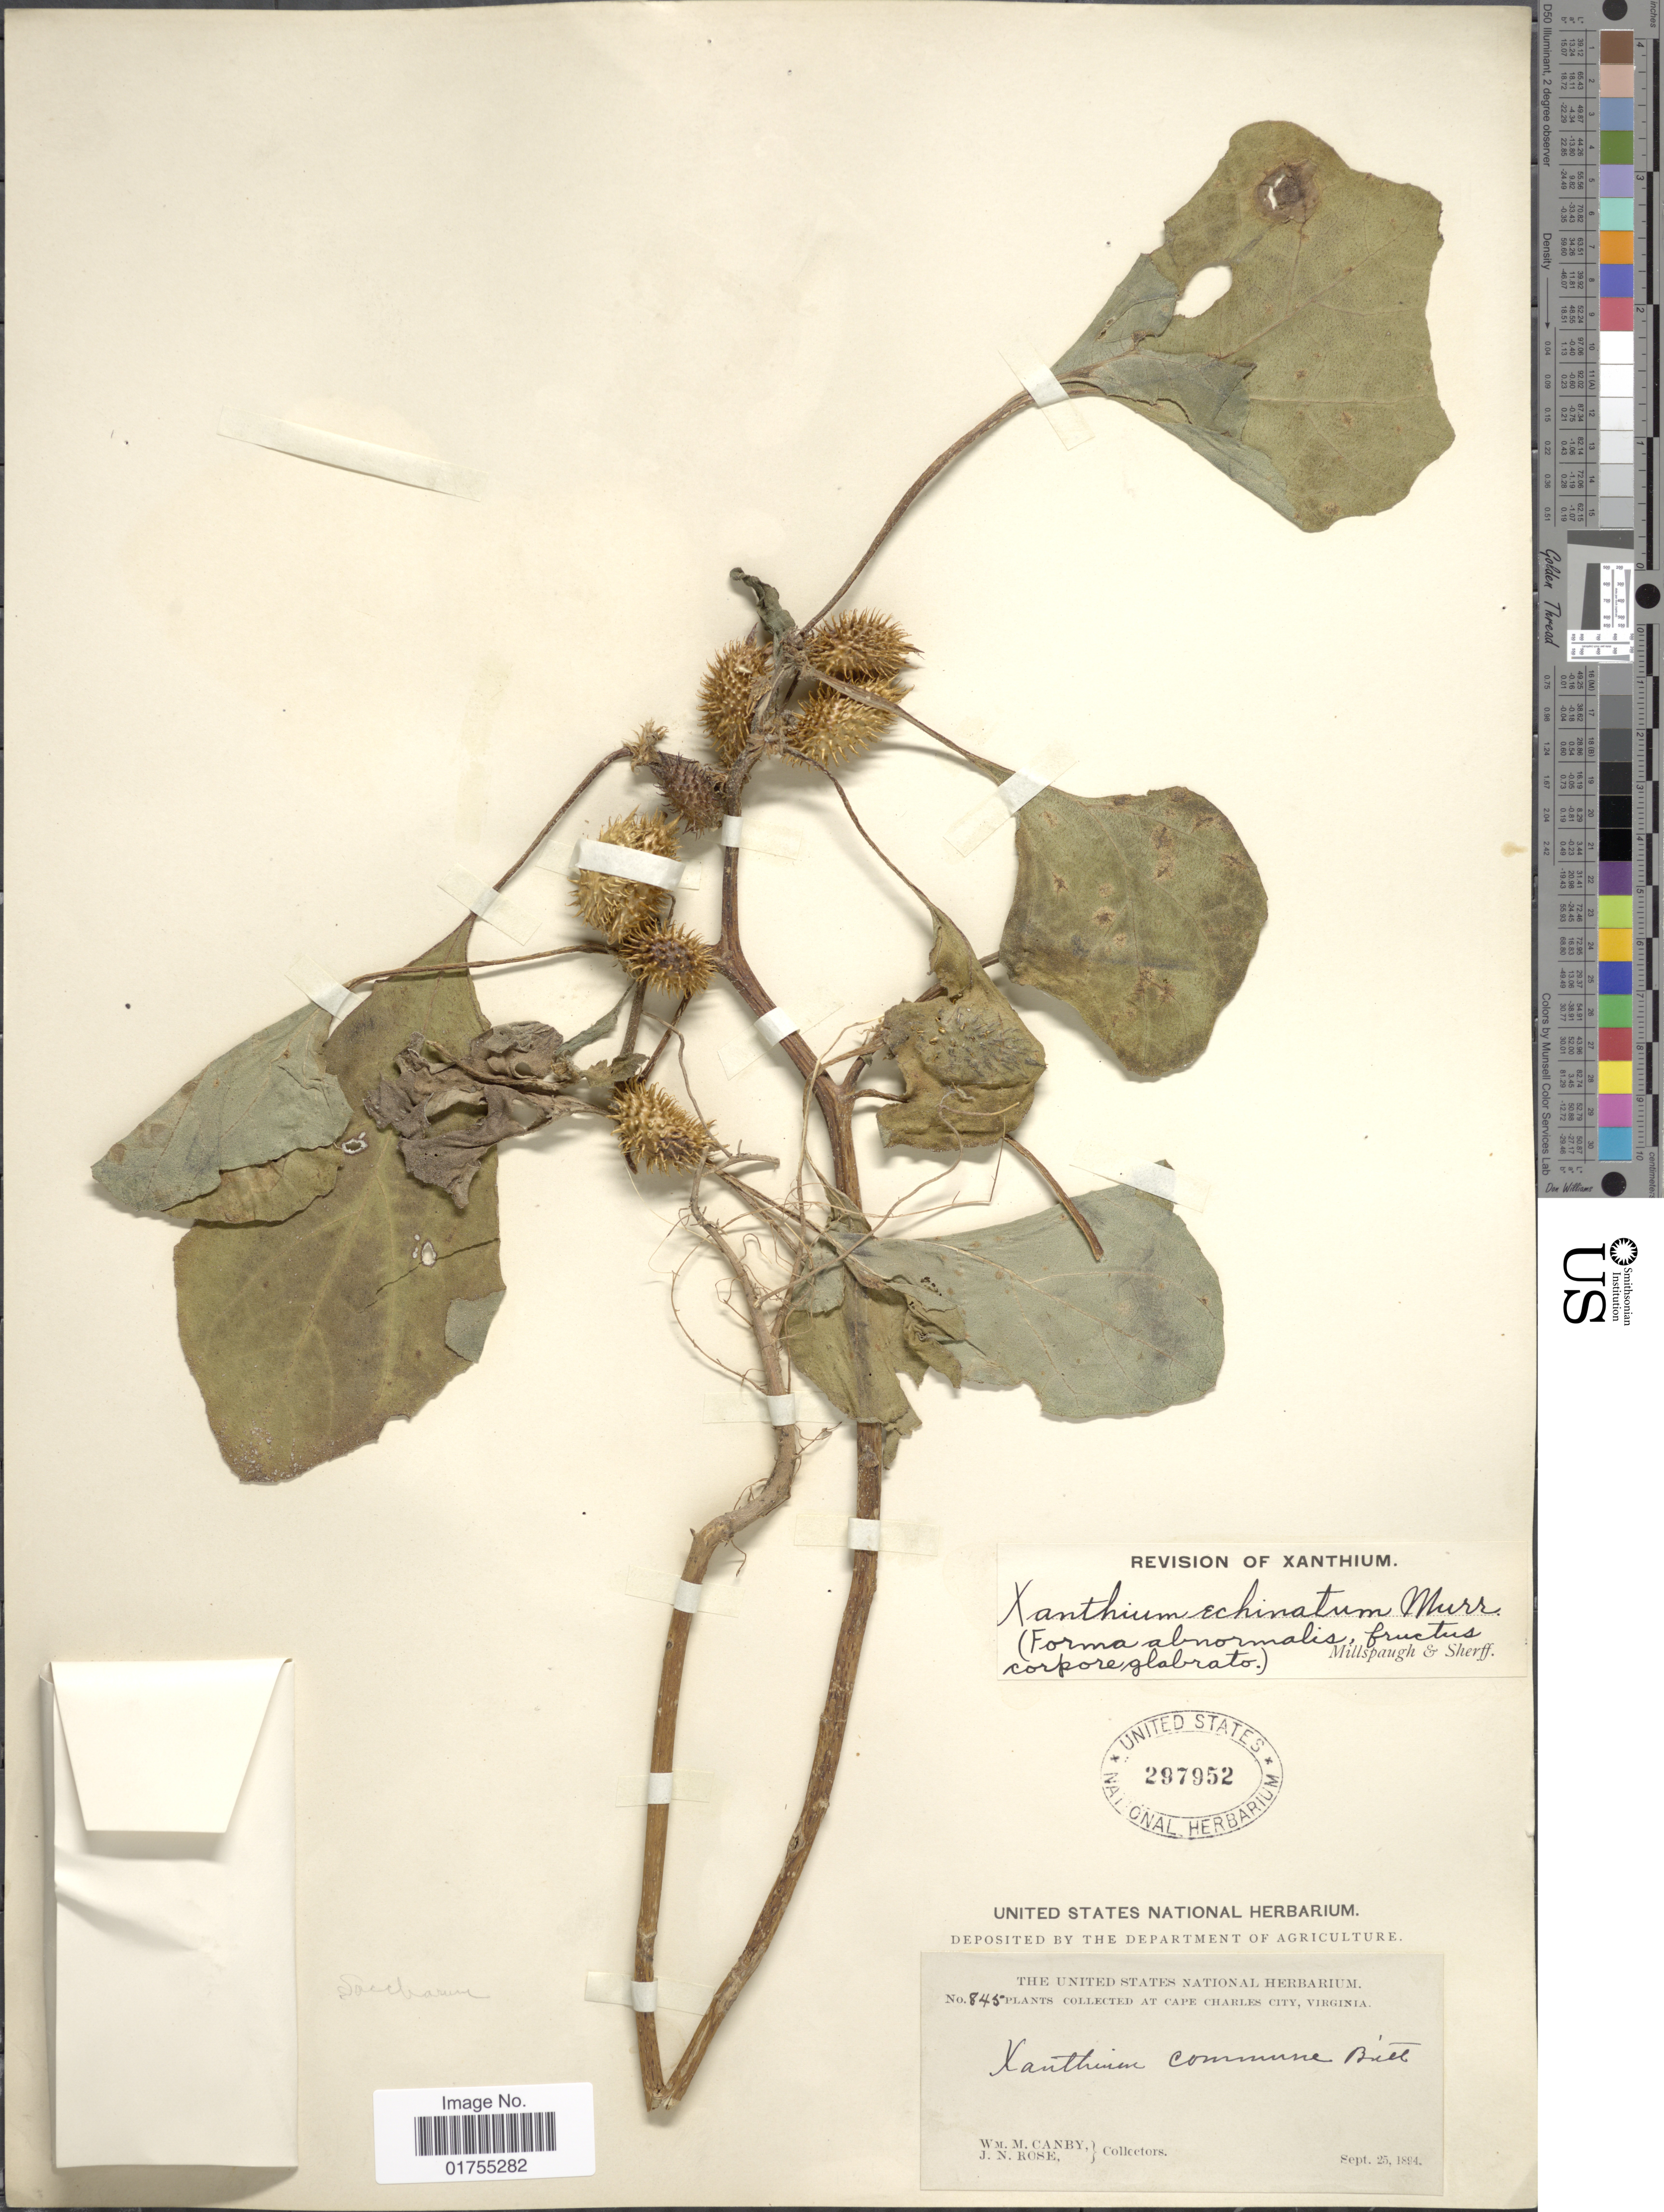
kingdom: Plantae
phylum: Tracheophyta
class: Magnoliopsida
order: Asterales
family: Asteraceae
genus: Xanthium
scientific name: Xanthium strumarium var. canadense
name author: (Mill.) Torr. & A. Gray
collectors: W. M. Canby & J. N. Rose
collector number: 845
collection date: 1884-09-25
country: United States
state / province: Virginia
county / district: Accomack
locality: Cape Charles City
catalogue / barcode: US 297952